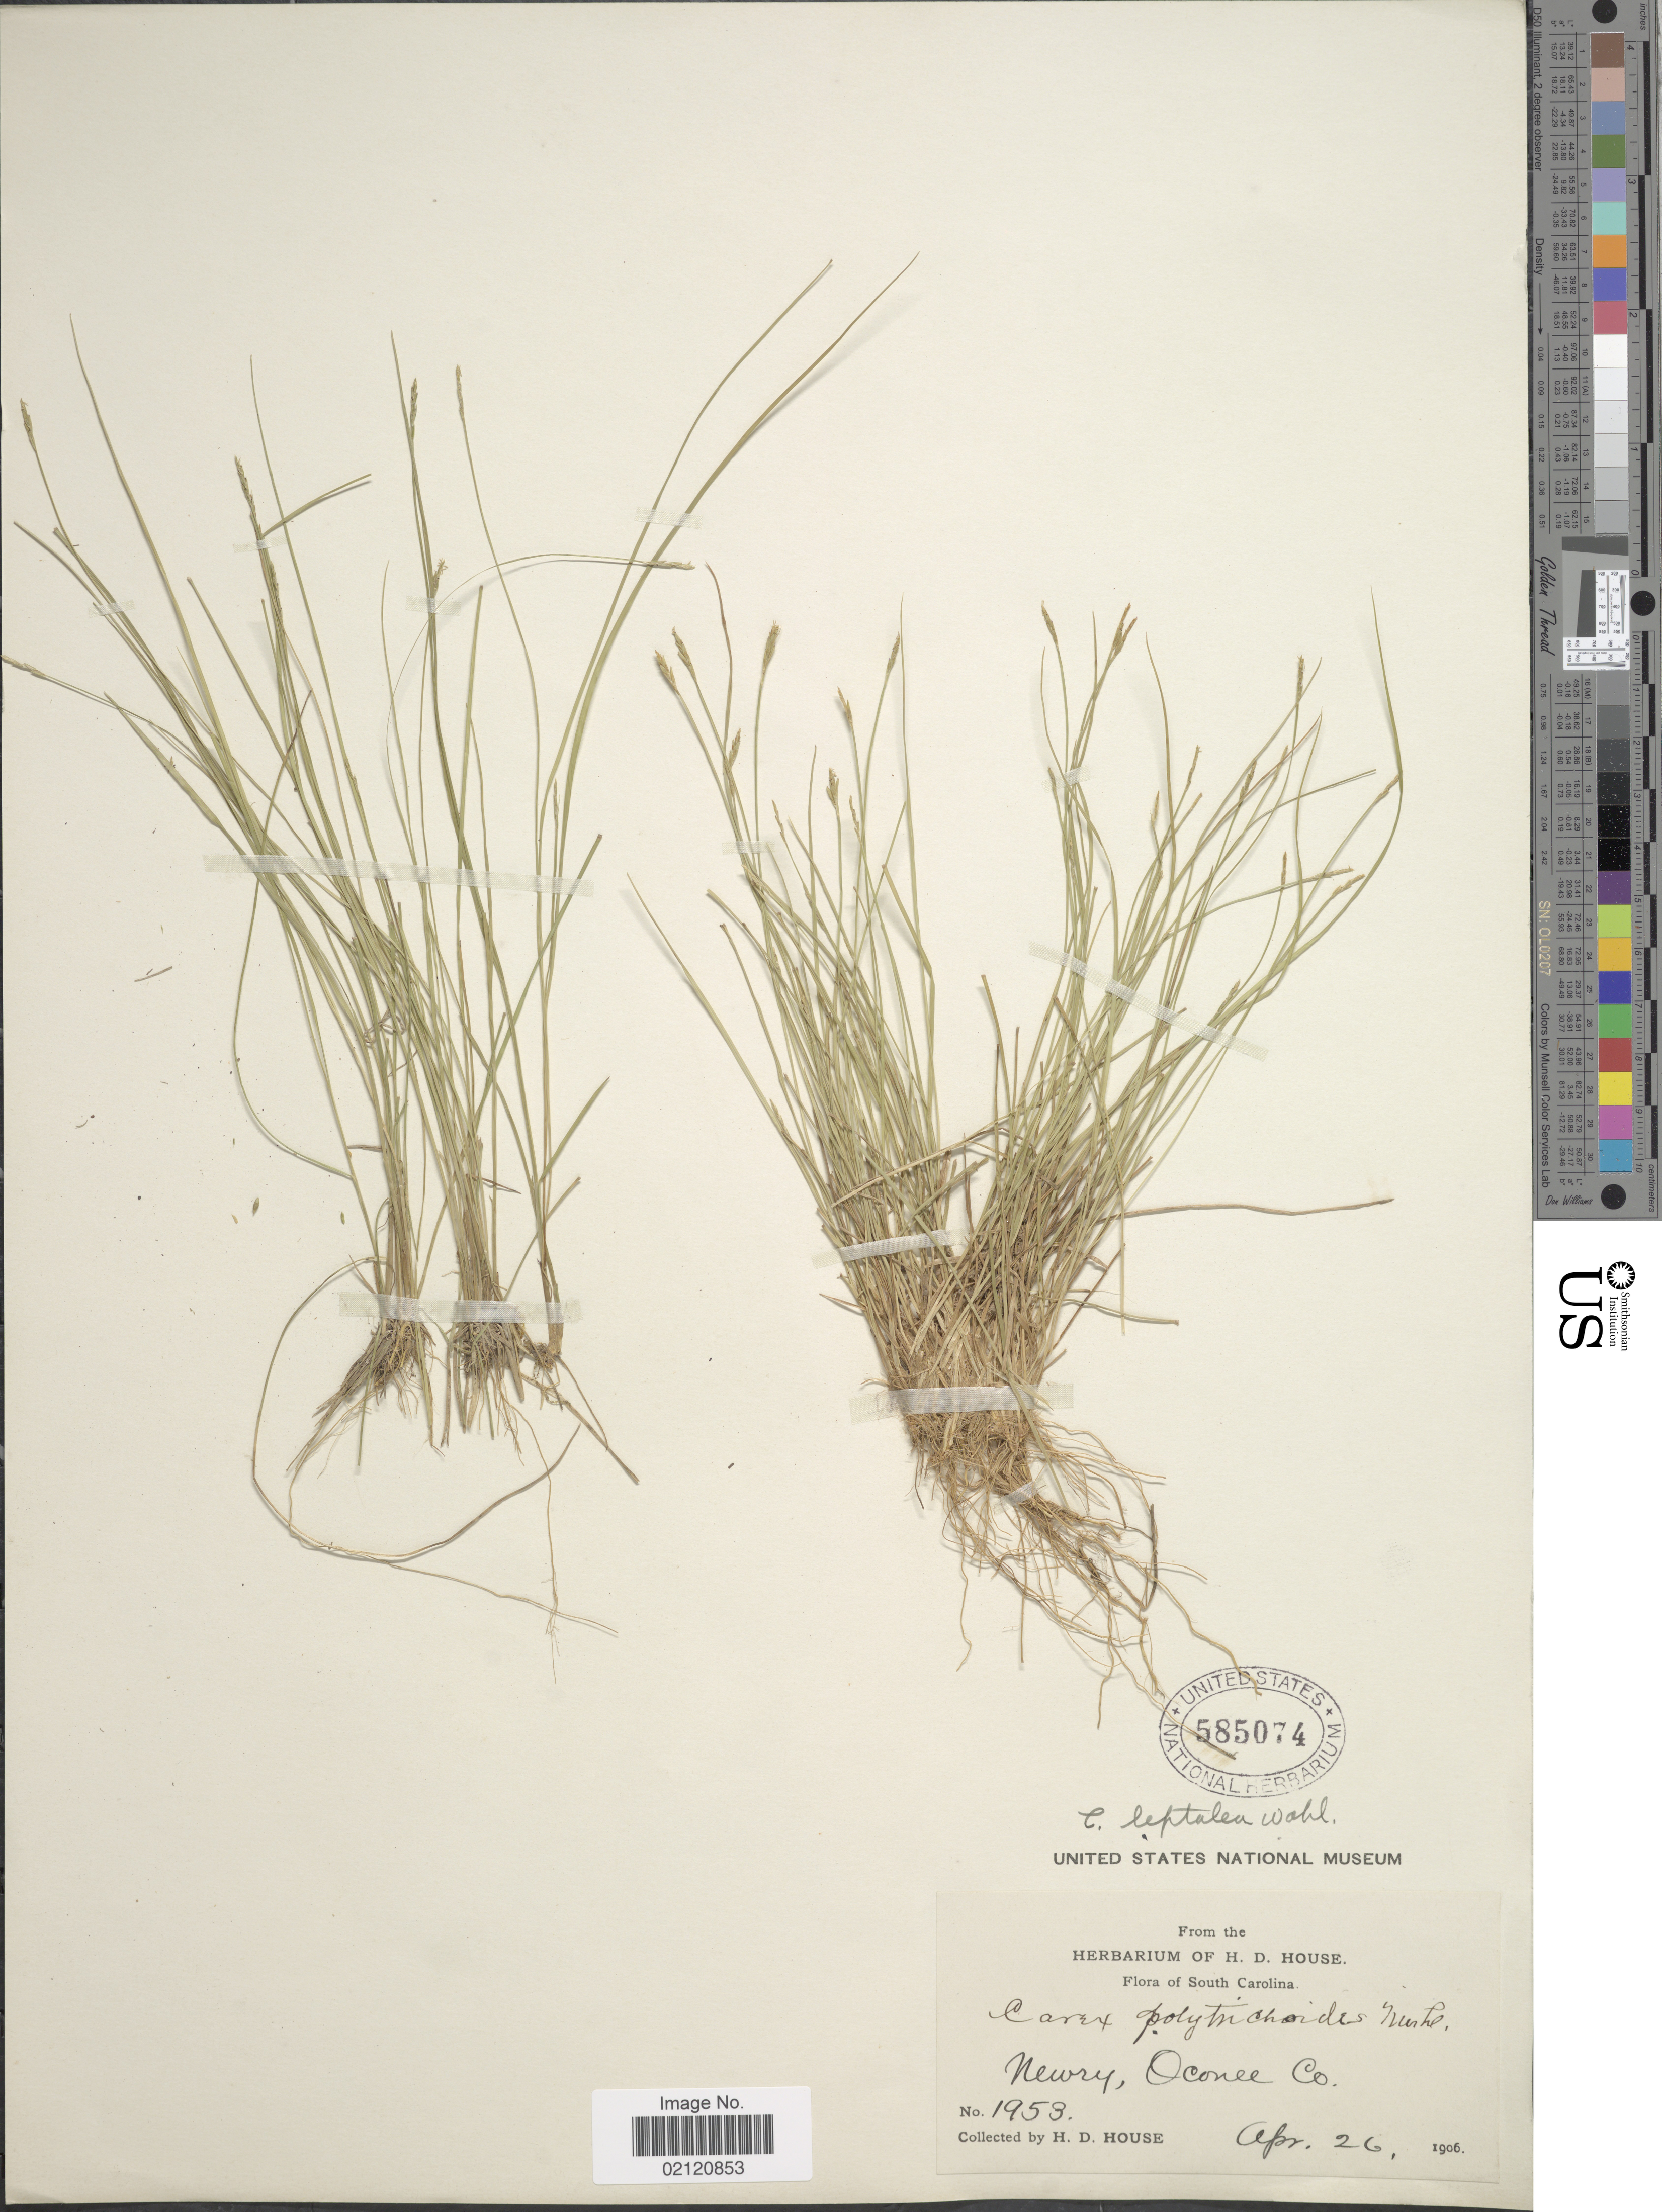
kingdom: Plantae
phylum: Tracheophyta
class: Liliopsida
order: Poales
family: Cyperaceae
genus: Carex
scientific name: Carex leptalea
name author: Wahlenb.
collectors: H. D. House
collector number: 1953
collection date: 1906-04-26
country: United States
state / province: South Carolina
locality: Newry, Oconee Co.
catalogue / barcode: US 585074